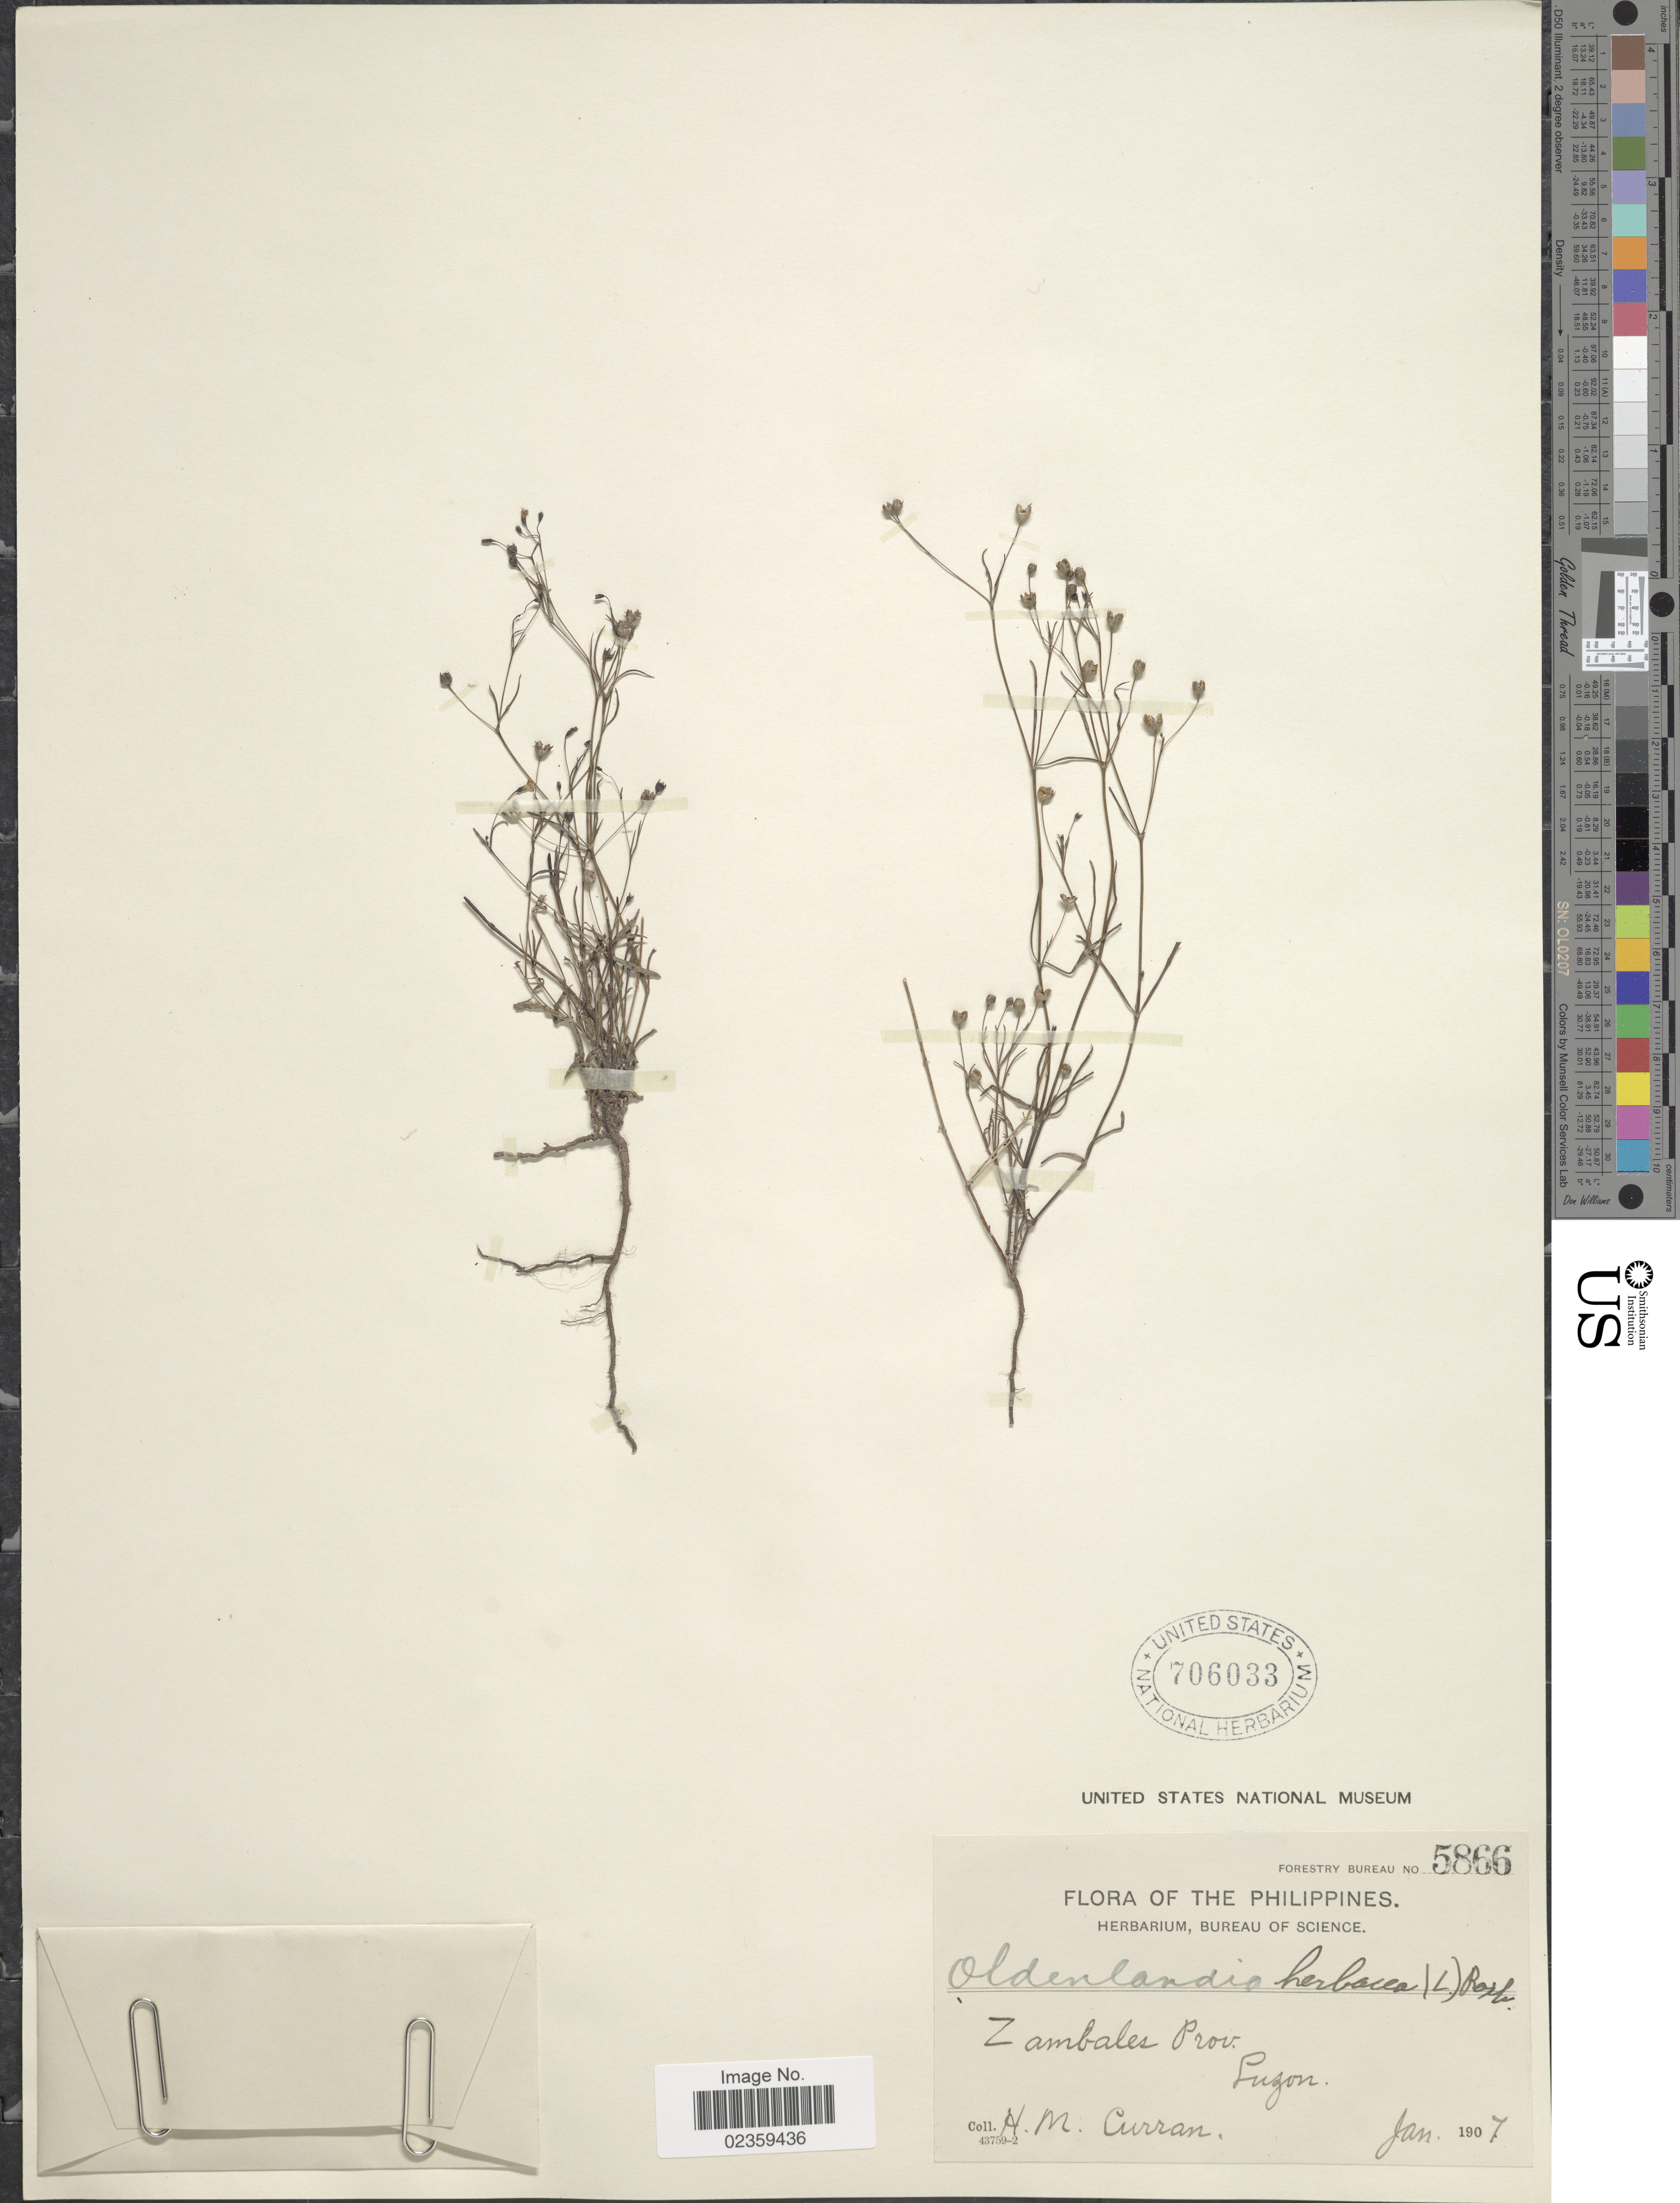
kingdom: Plantae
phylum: Tracheophyta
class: Magnoliopsida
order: Gentianales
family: Rubiaceae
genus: Oldenlandia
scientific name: Oldenlandia herbacea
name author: (L.) Roxb.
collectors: H. M. Curran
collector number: Forestry Bureau 5866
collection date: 1907-01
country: Philippines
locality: Zambales Prov. Luzon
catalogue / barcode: US 706033